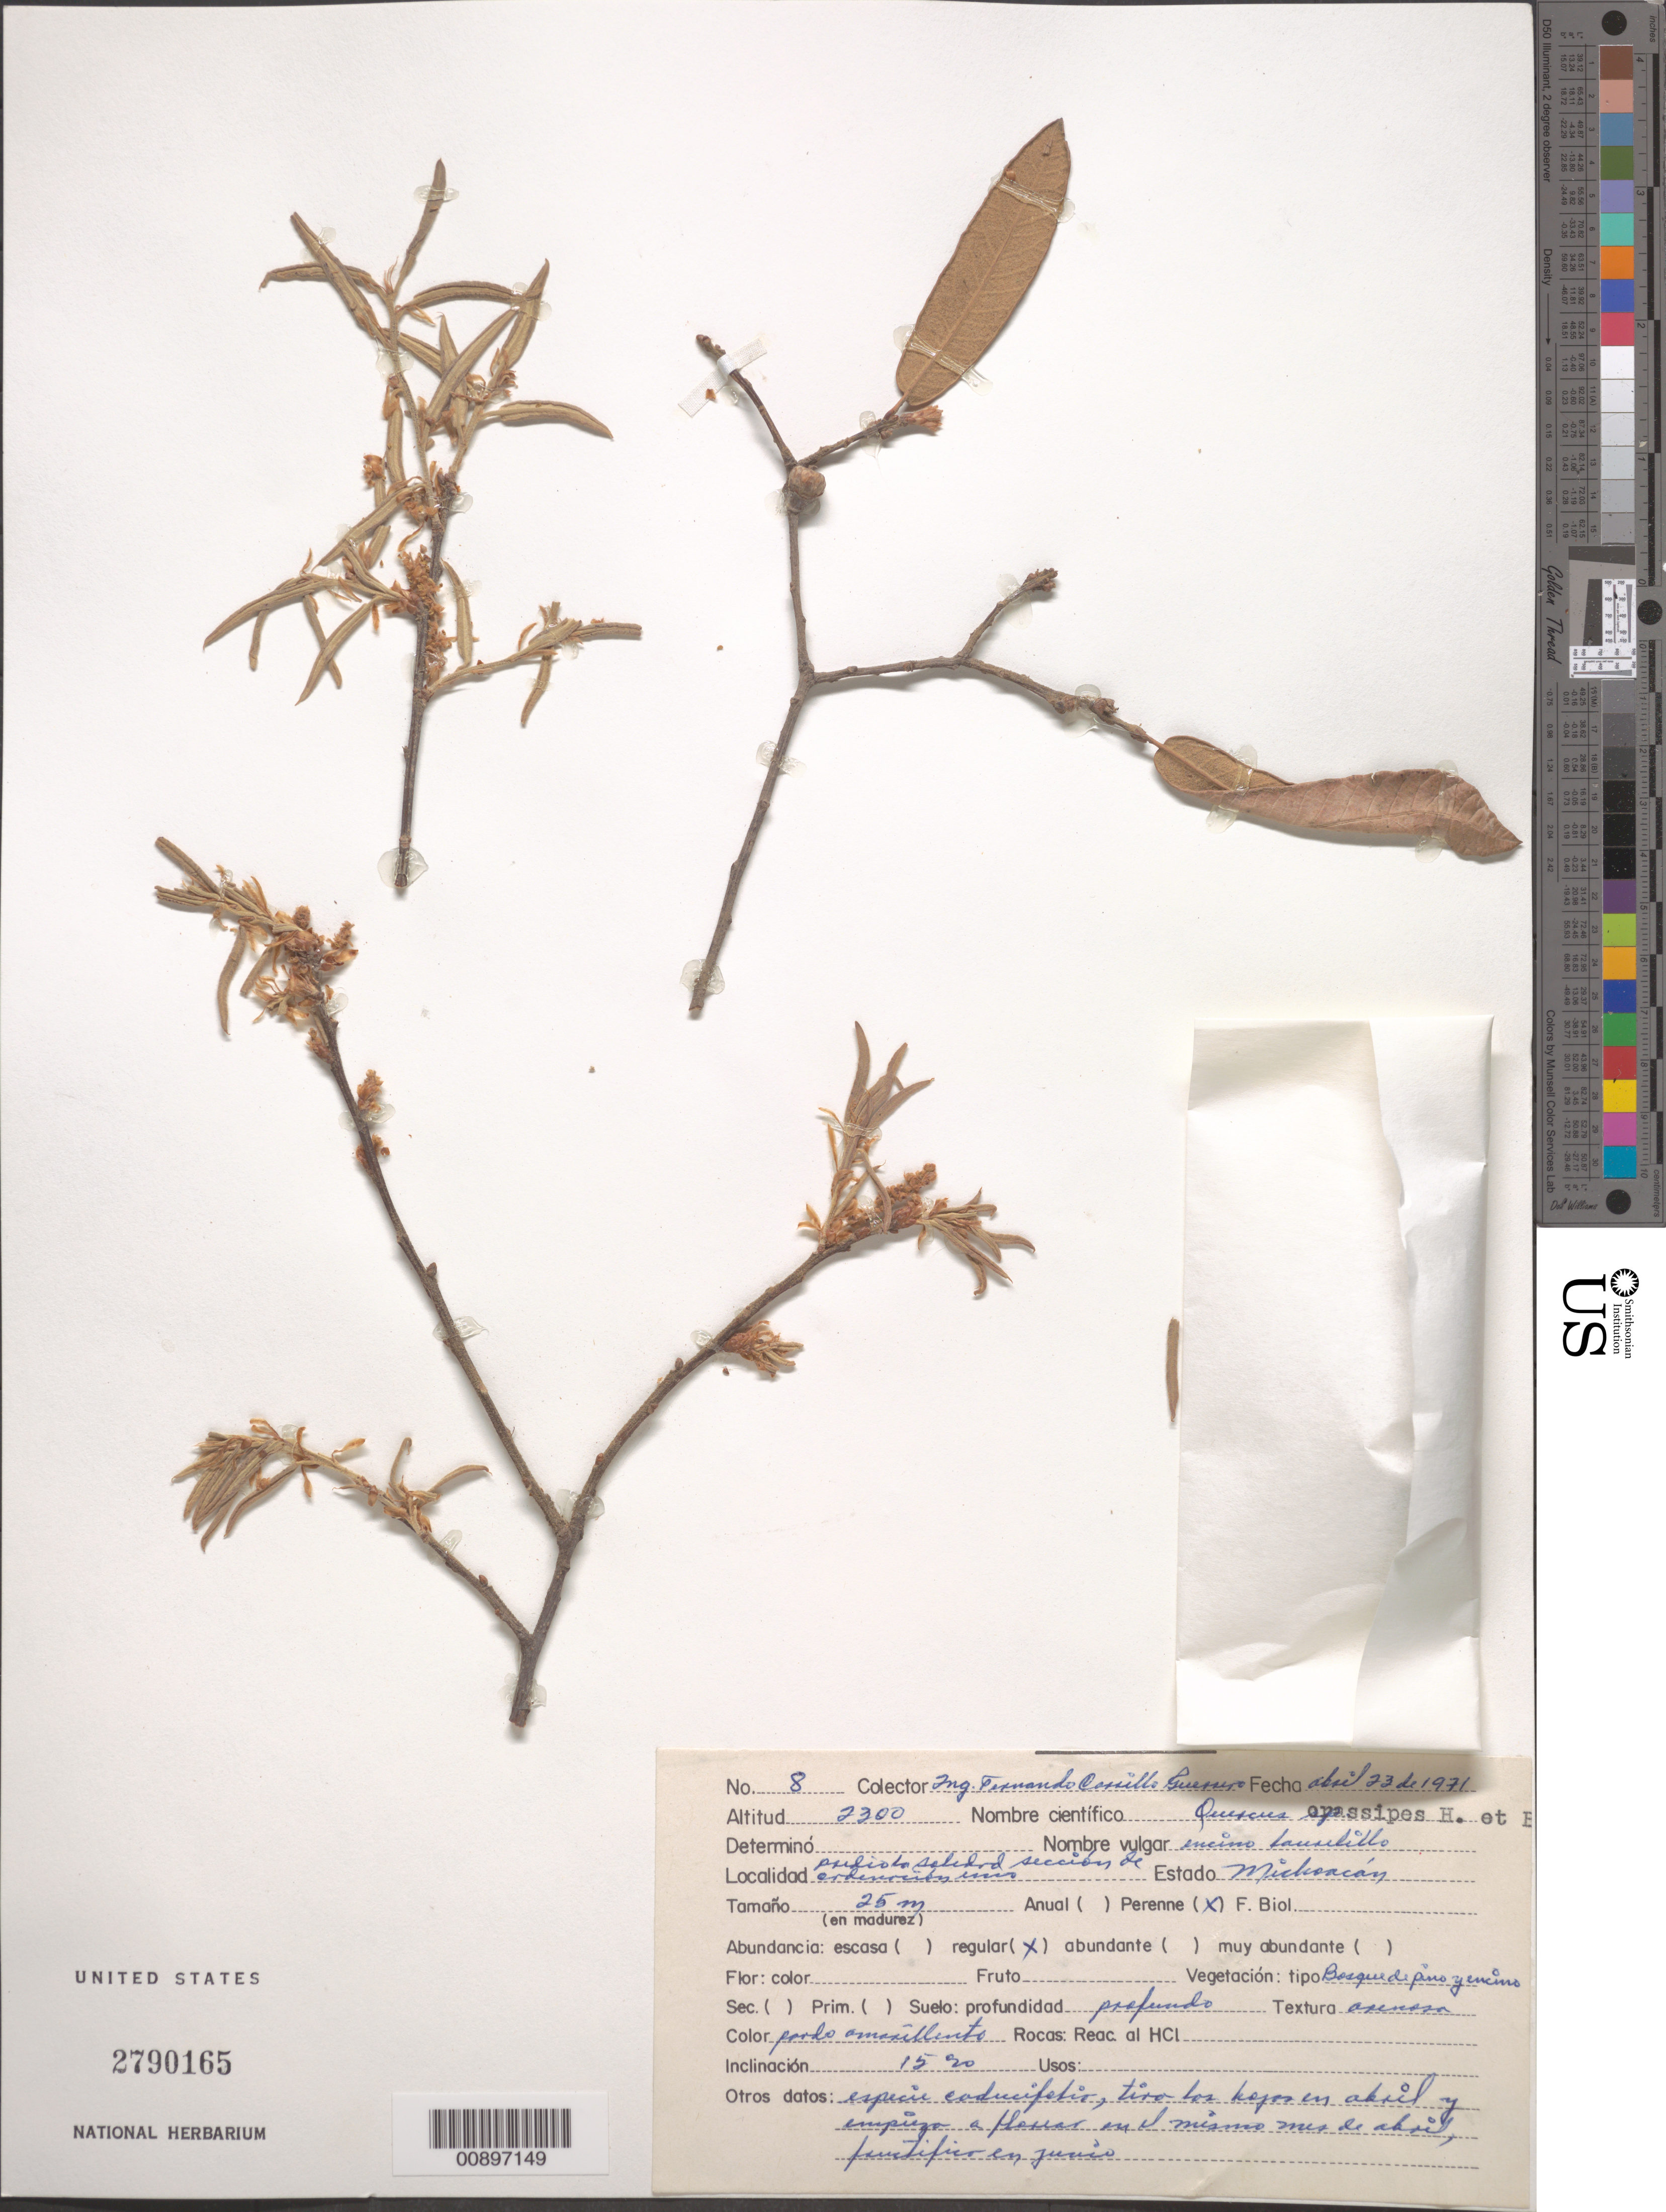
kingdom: Plantae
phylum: Tracheophyta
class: Magnoliopsida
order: Fagales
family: Fagaceae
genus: Quercus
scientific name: Quercus crassipes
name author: Humb. & Bonpl.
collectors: Carrillo Guerrero, F.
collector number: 8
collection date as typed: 23 Apr 1971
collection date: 1971-04-23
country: Mexico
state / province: Michoacán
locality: Predio la Soledad sección de ordenación uno. Estado de Michoacán.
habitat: Bosque de pino y encino. Suelo profundo, textura arenosa, color pardo amarillento, inclinación 15%.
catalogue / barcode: US 2790165